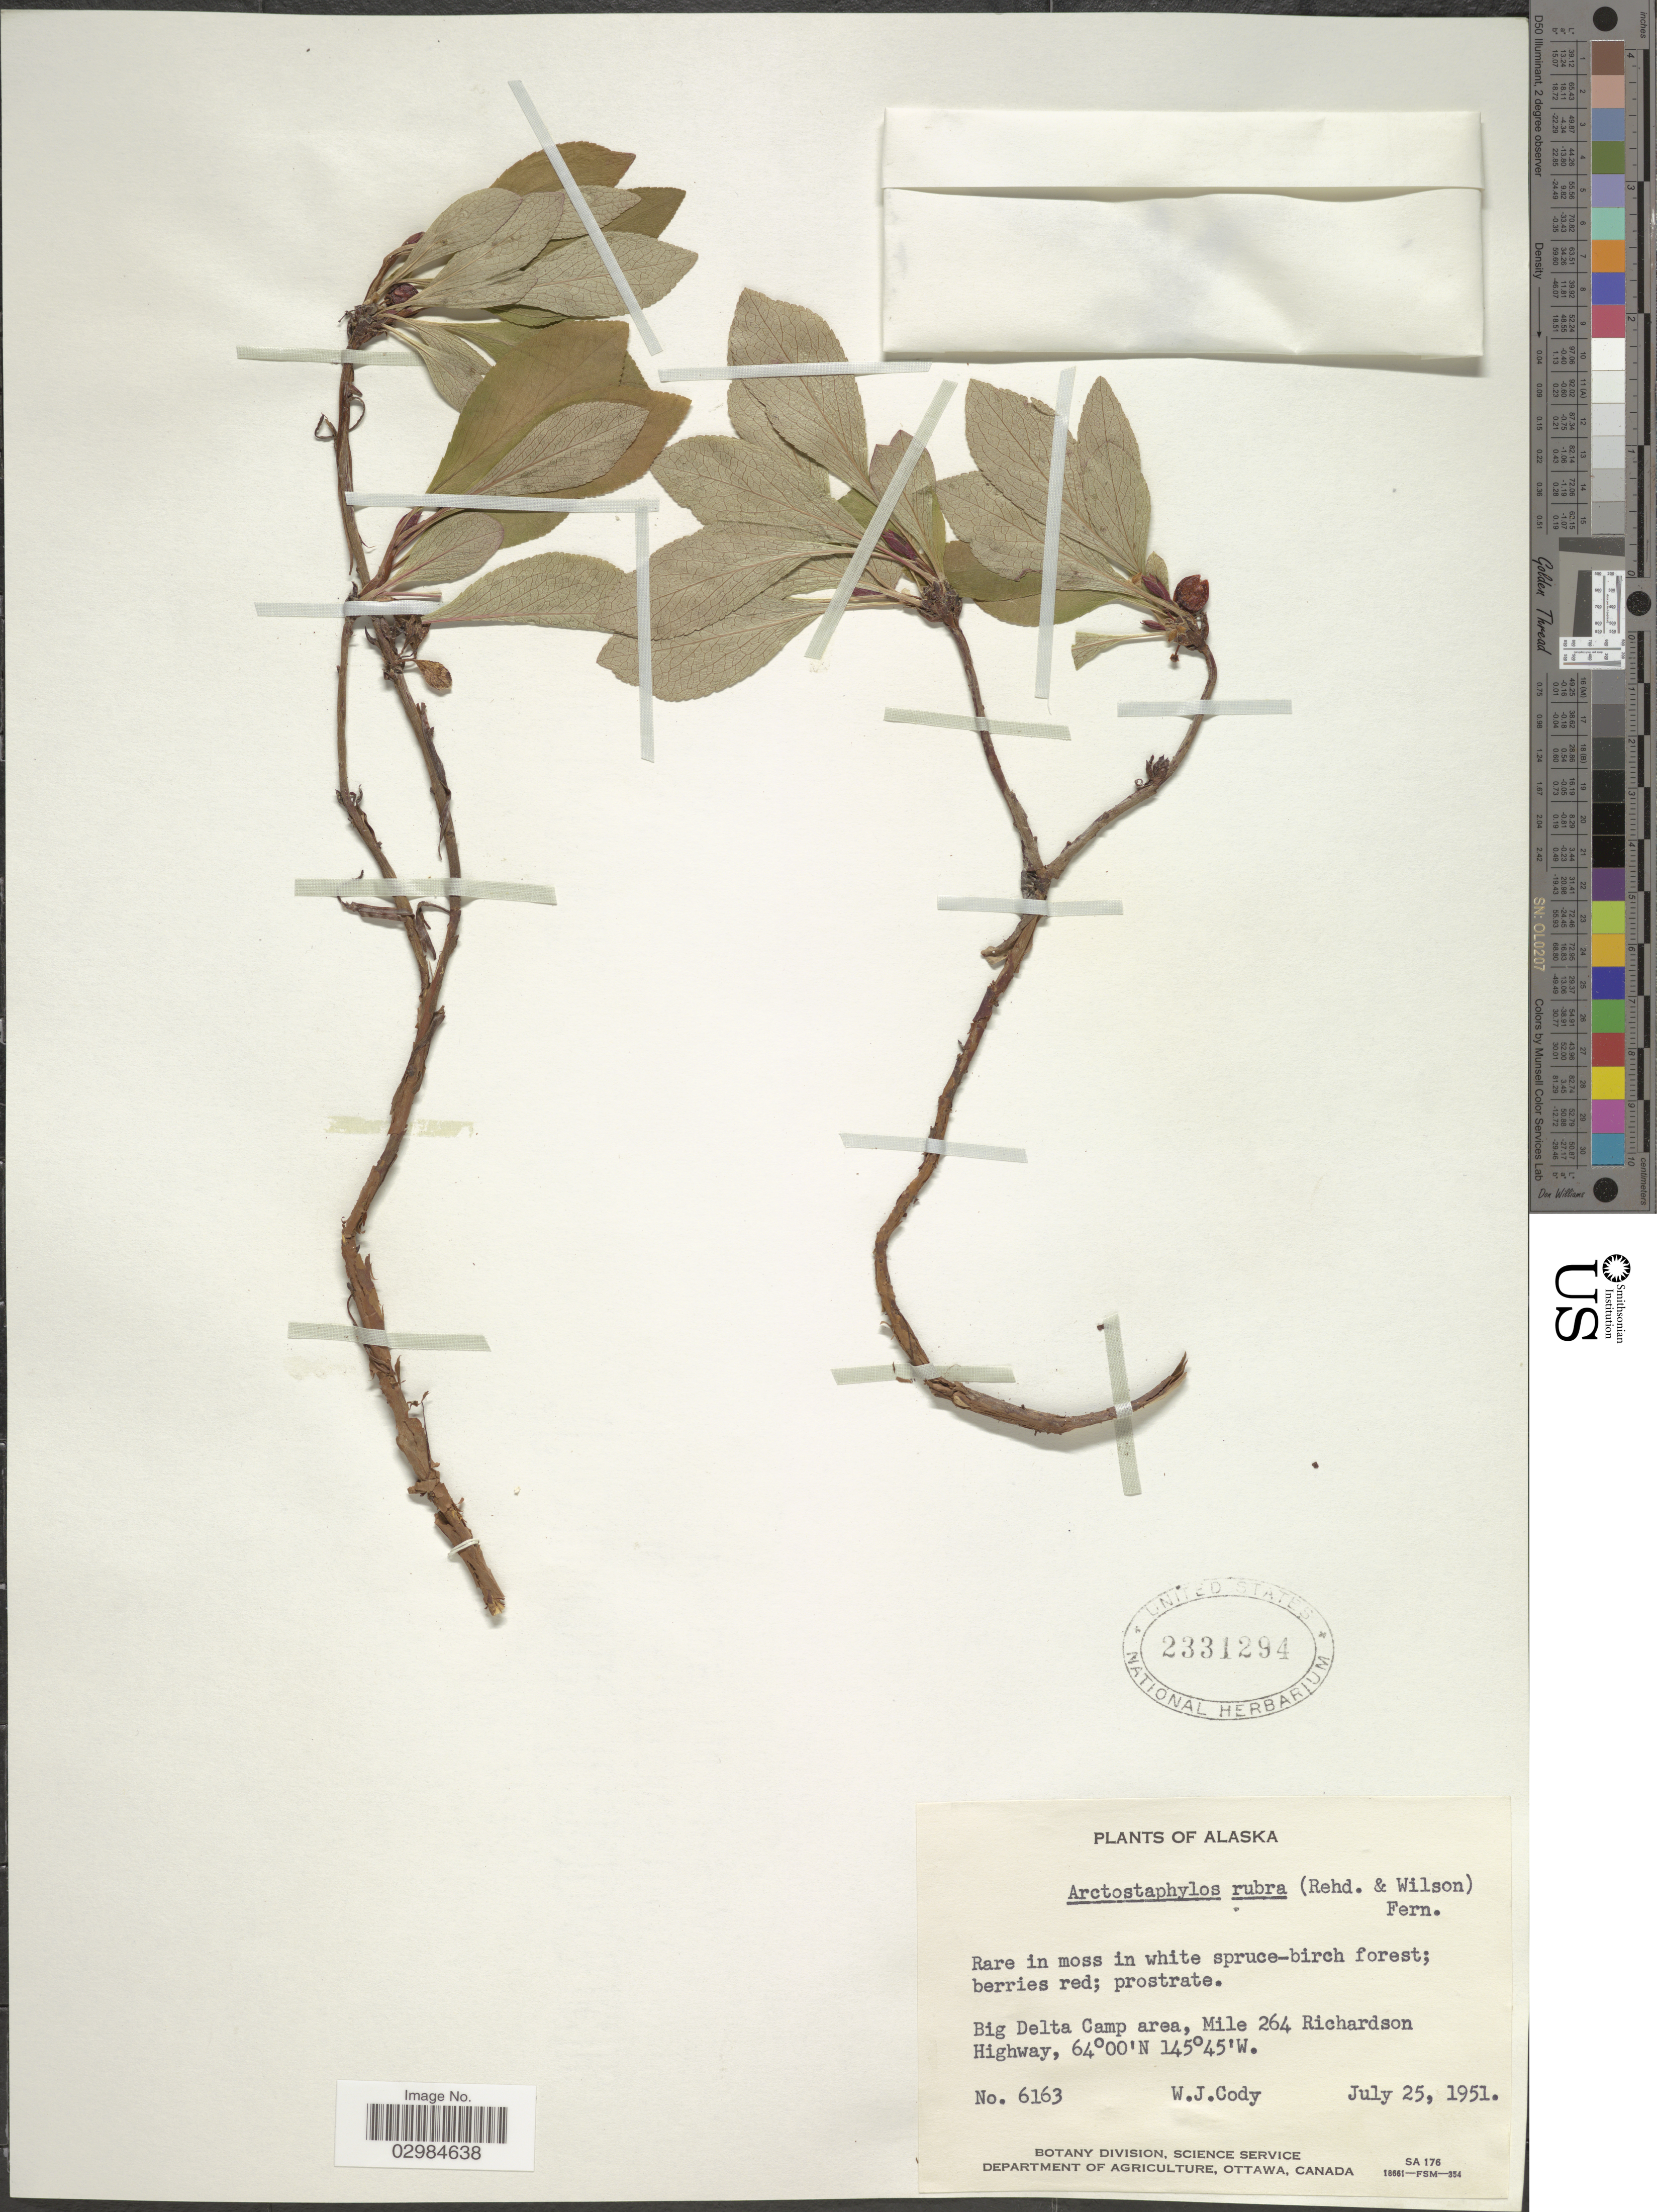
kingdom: Plantae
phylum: Tracheophyta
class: Magnoliopsida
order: Ericales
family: Ericaceae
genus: Arctostaphylos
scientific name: Arctostaphylos rubra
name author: (Rehder & E.H. Wilson) Fernald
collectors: W. Cody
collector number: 6163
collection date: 1951-07-25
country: United States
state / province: Alaska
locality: Big Delta Camp area, Mile 264 Richardson Highway.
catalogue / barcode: US 2331294